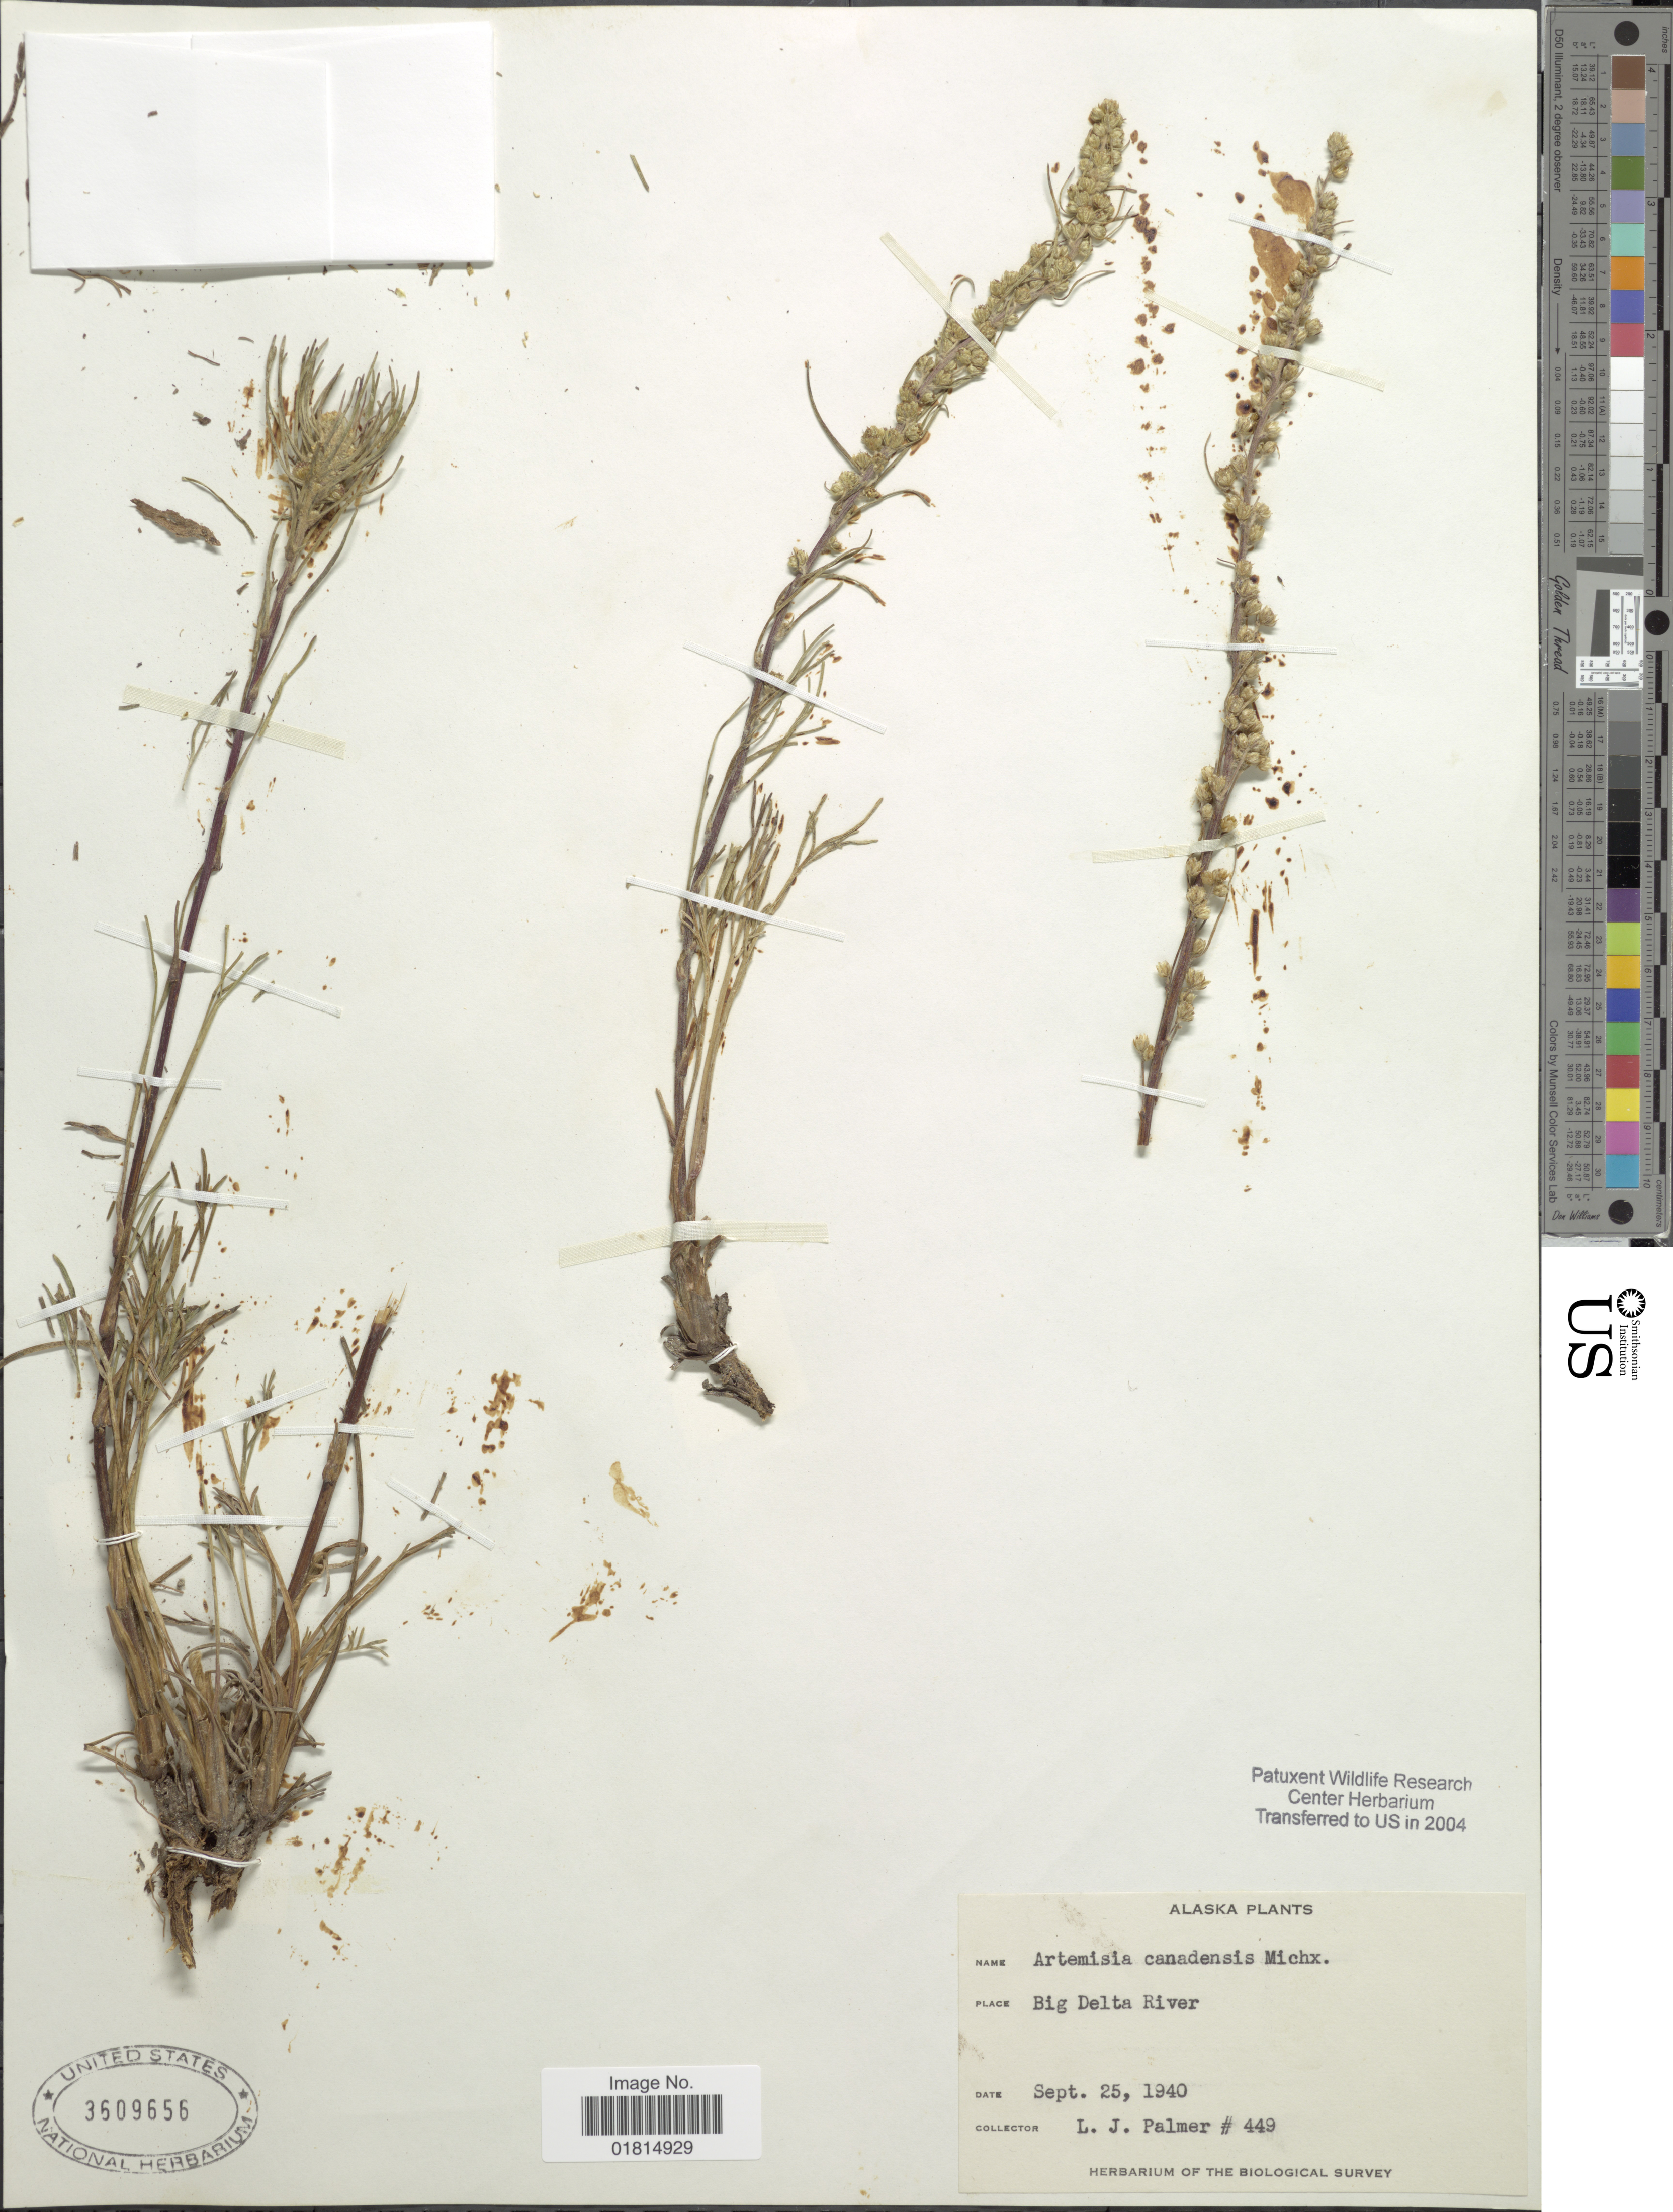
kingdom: Plantae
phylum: Tracheophyta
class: Magnoliopsida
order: Asterales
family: Asteraceae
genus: Artemisia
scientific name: Artemisia canadensis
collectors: L. J. Palmer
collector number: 449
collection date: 1940-09-25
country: United States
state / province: Alaska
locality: Big Delta River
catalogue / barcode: US 3609656